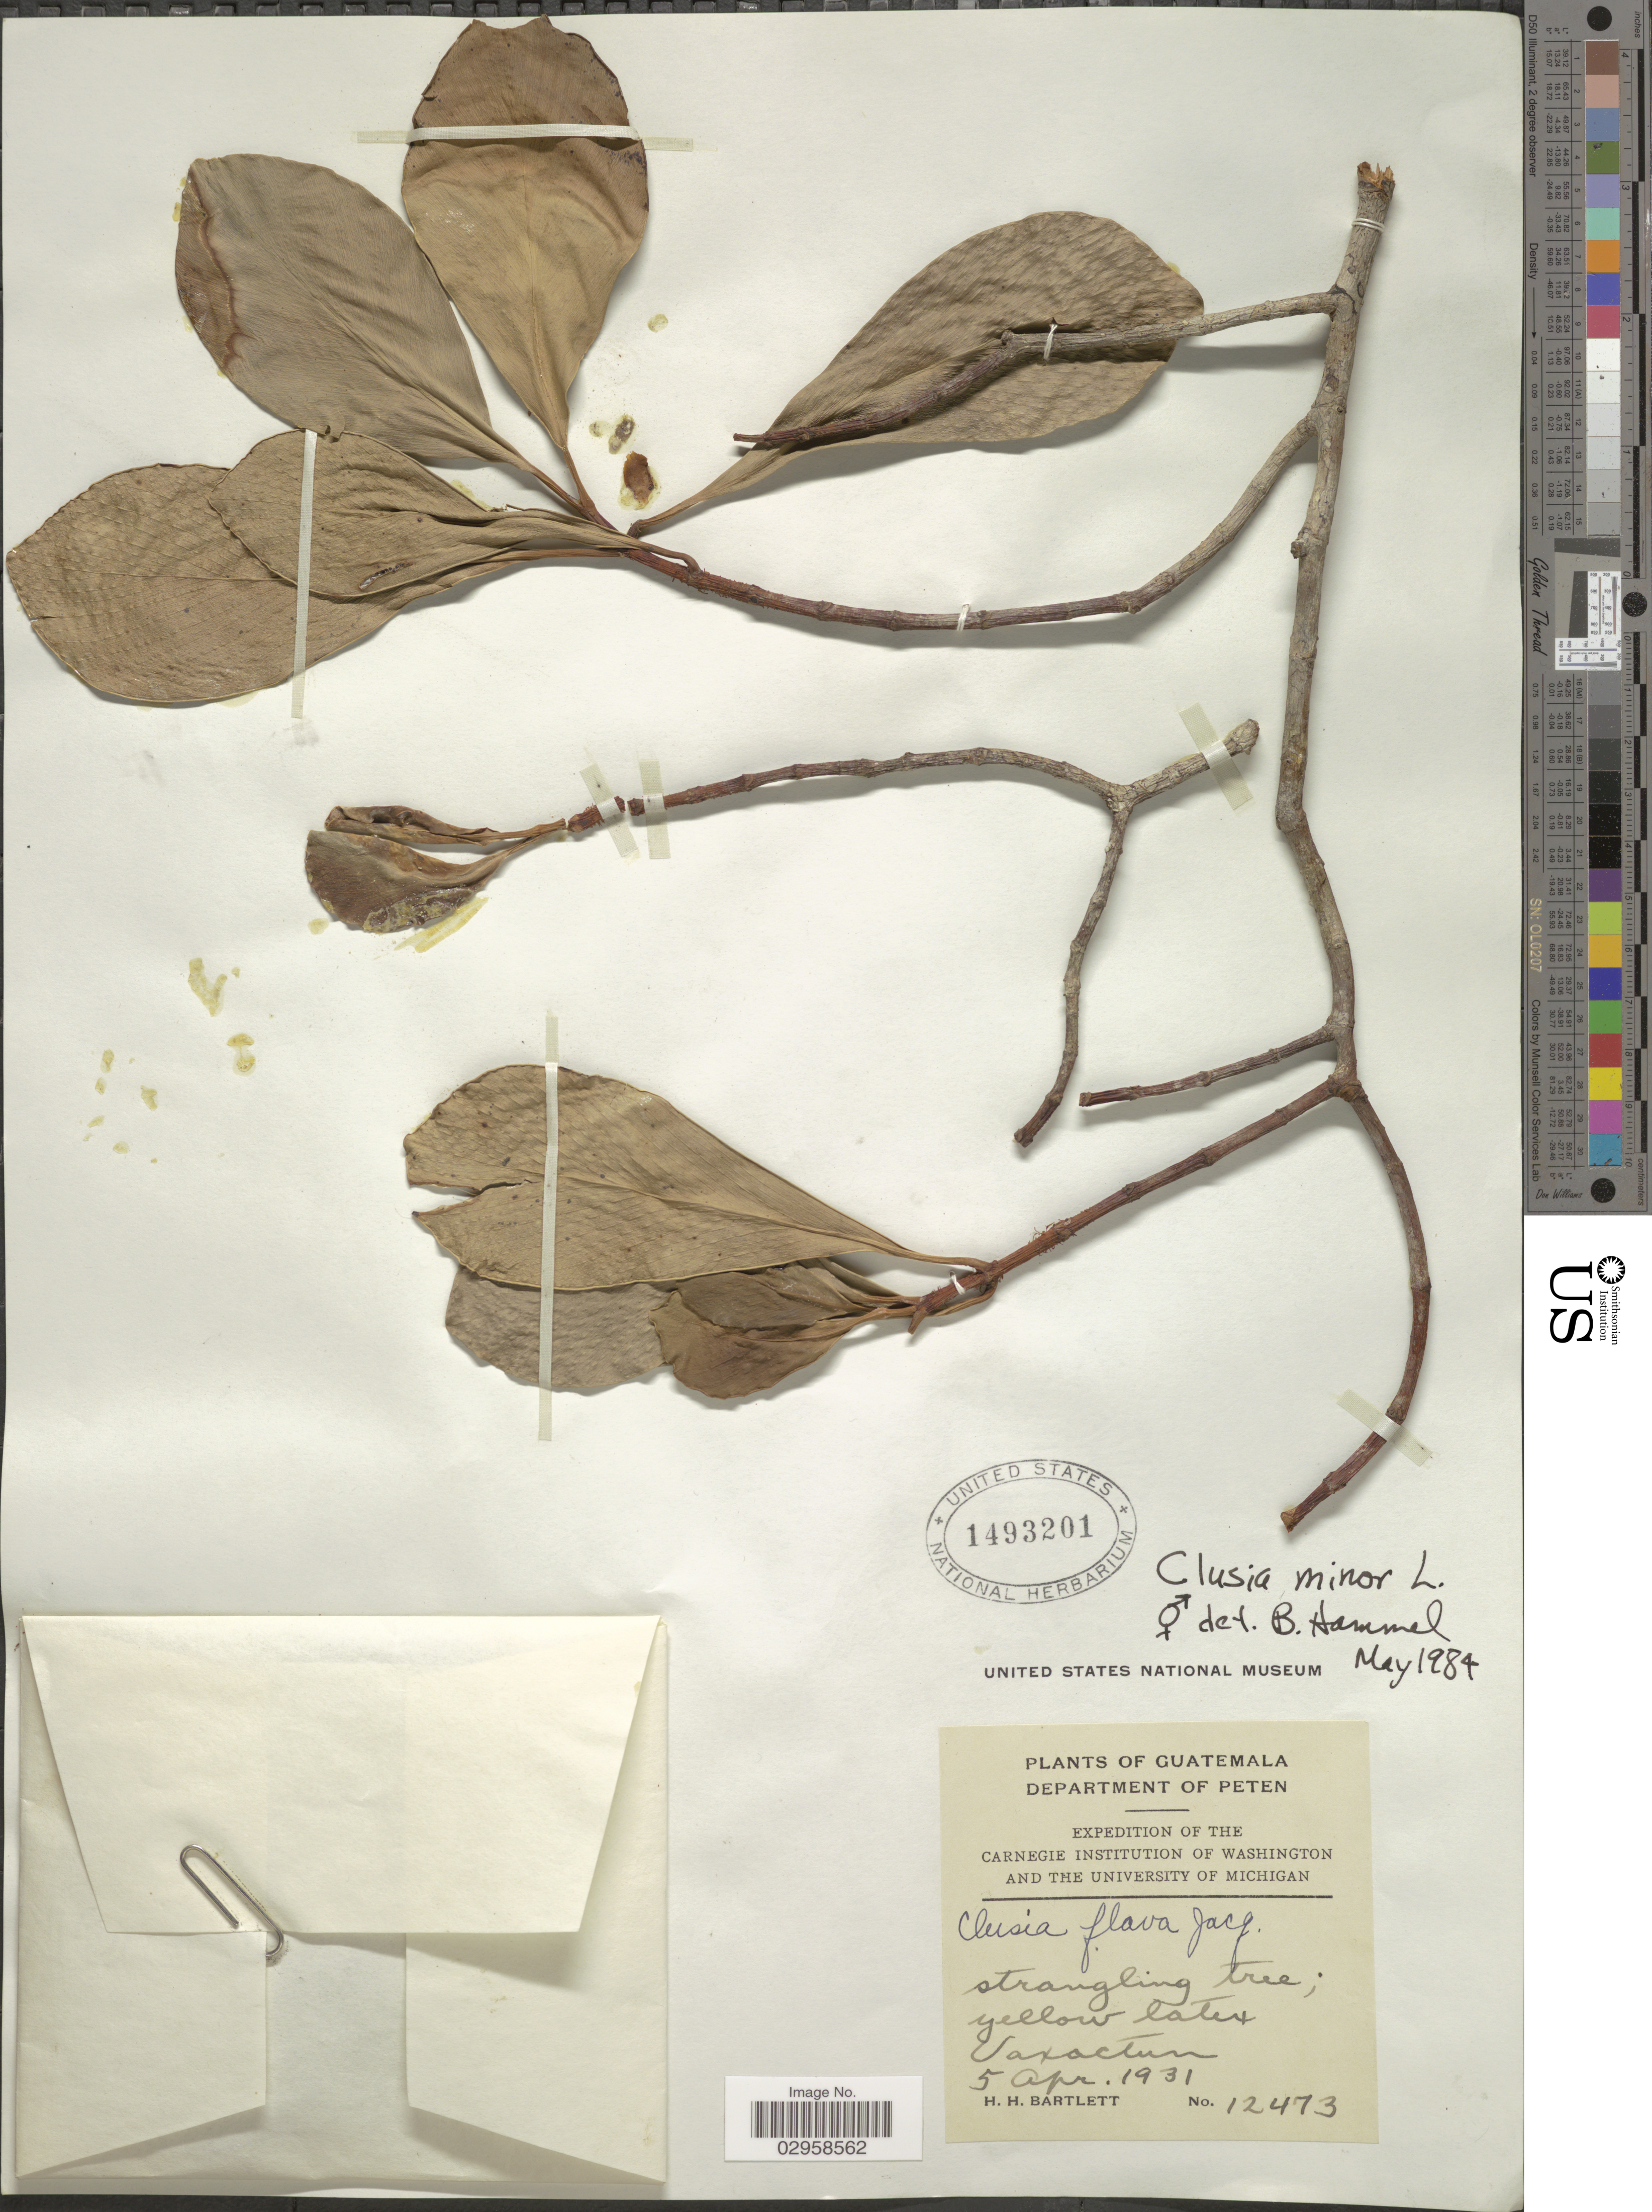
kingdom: Plantae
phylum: Tracheophyta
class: Magnoliopsida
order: Malpighiales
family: Clusiaceae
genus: Clusia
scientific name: Clusia minor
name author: L.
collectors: H. H. Bartlett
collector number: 12473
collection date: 1931-04-05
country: Guatemala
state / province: El Petén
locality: Department of Peten, Uaxactun.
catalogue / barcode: US 1493201